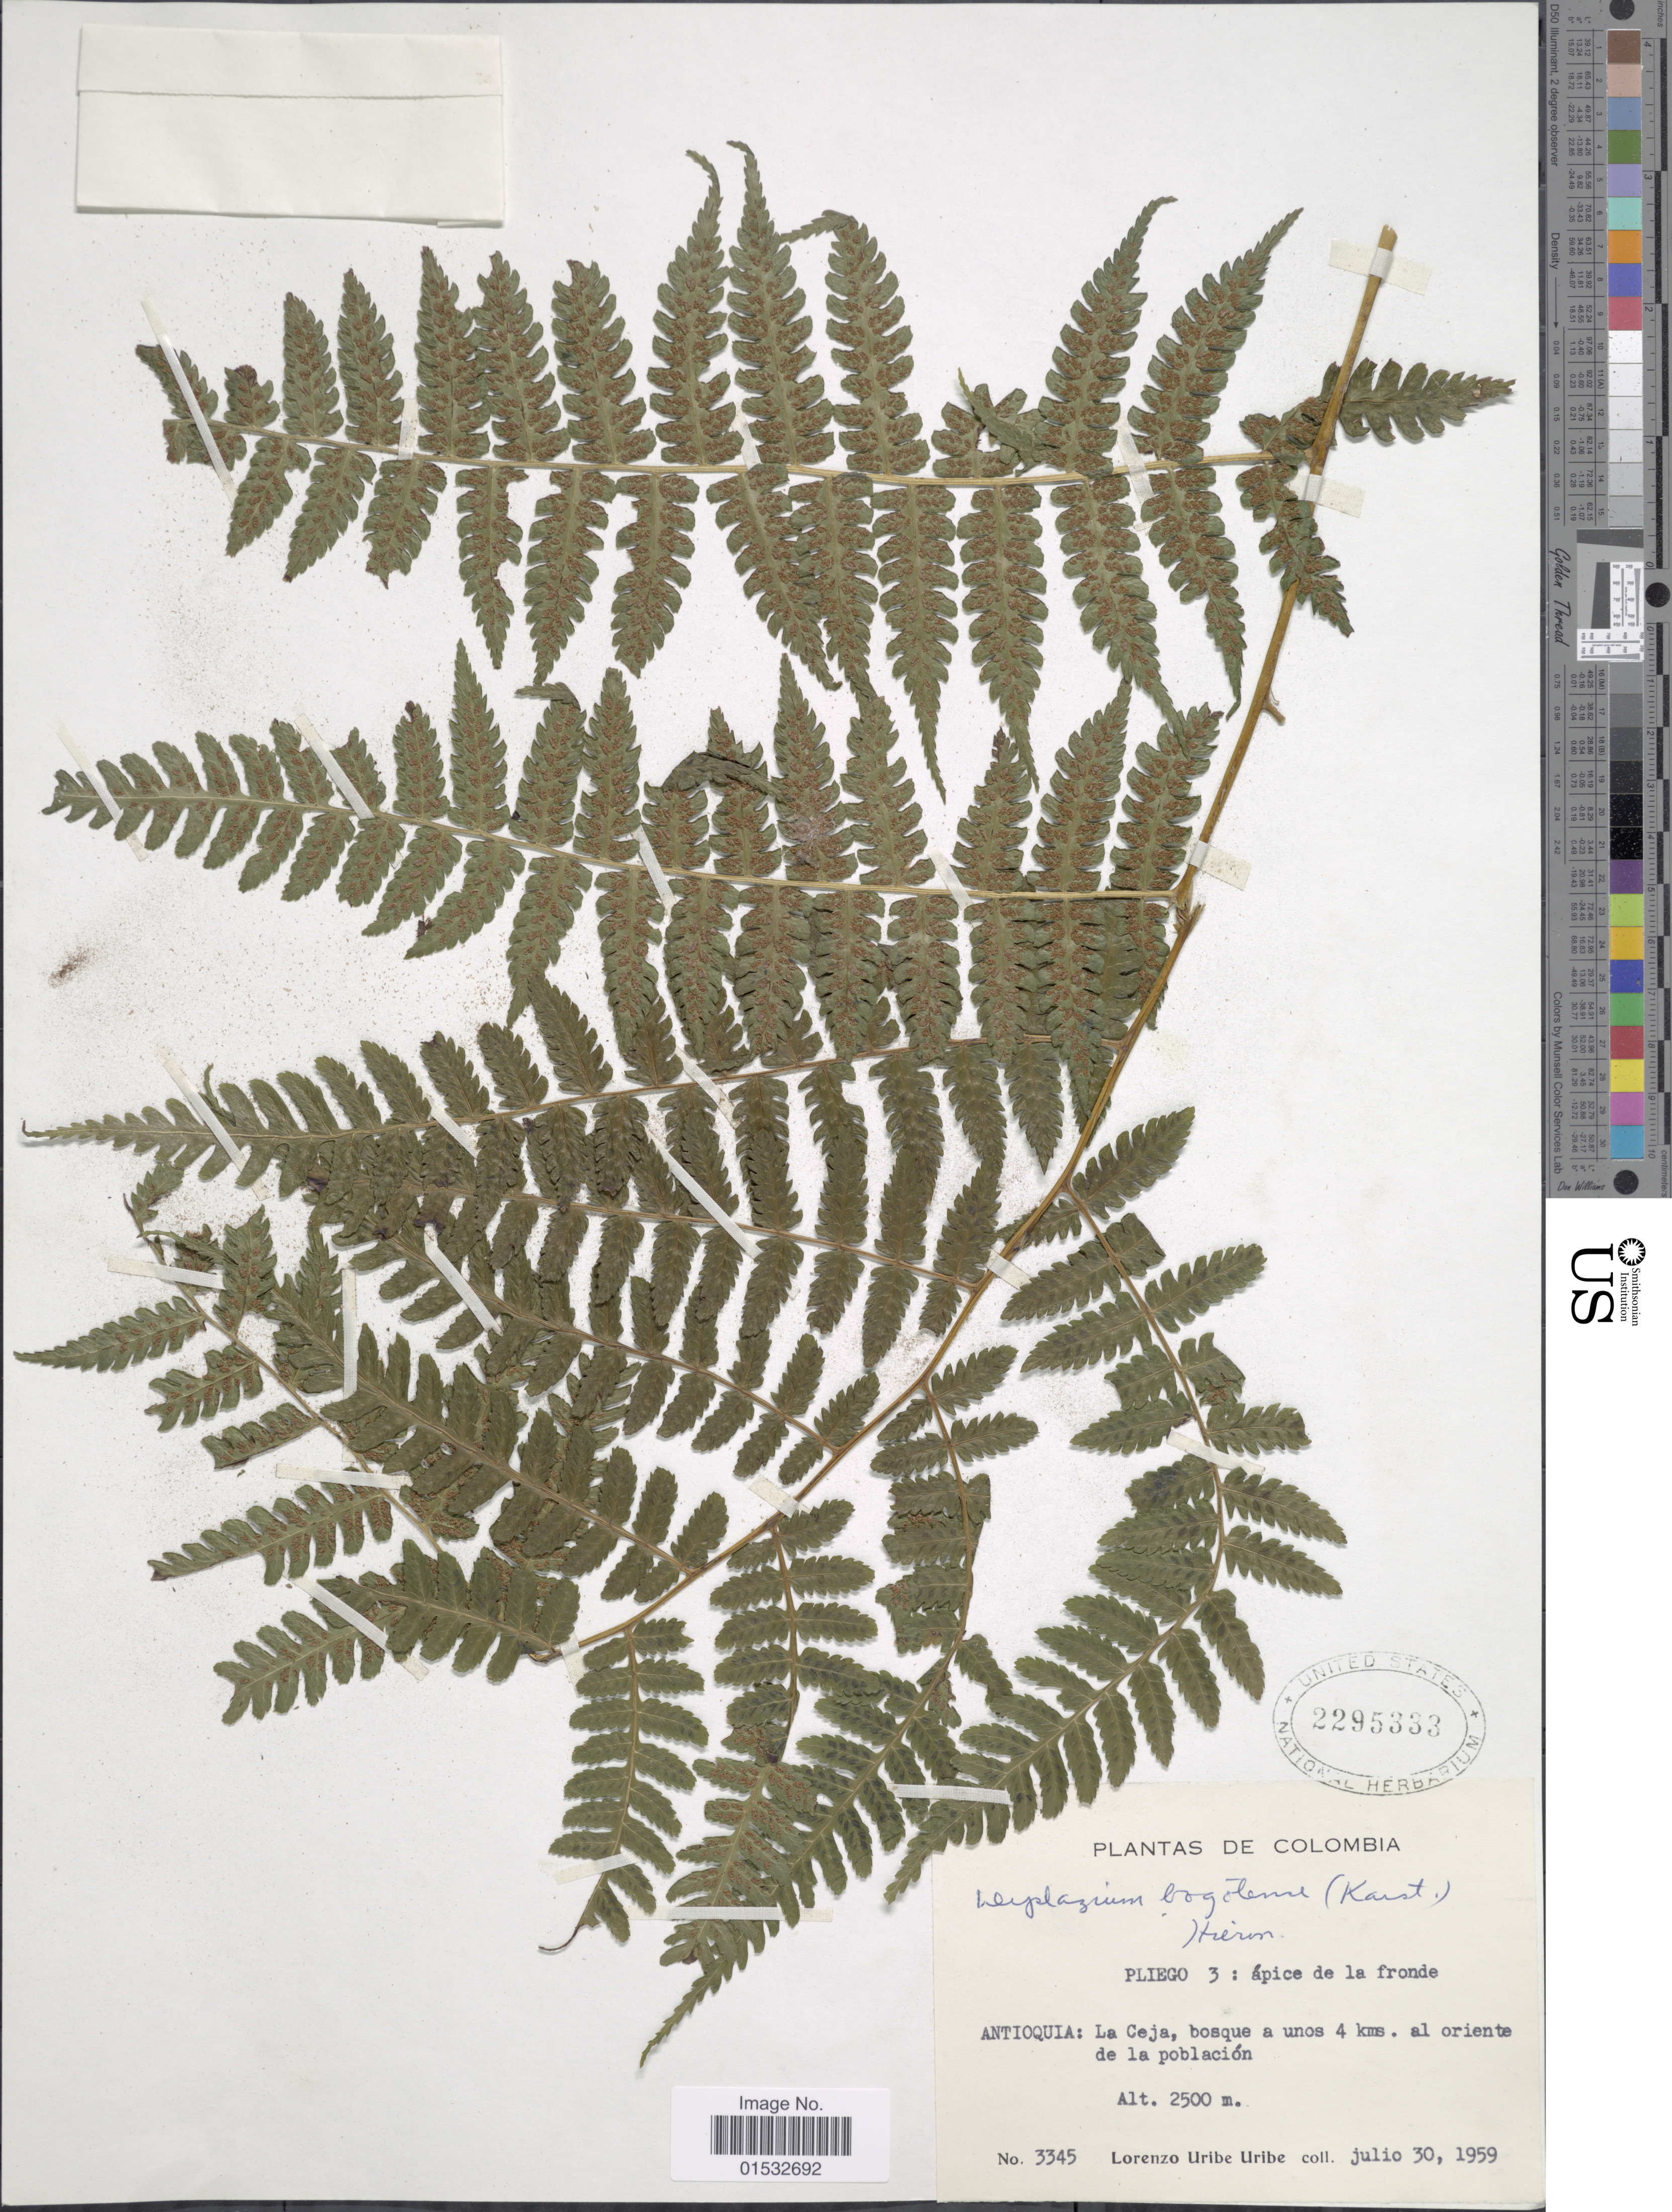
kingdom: Plantae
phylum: Tracheophyta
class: Polypodiopsida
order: Polypodiales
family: Athyriaceae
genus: Diplazium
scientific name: Diplazium bogotense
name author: (H. Karst.) Hieron.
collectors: L. Uribe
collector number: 3345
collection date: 1959-07-30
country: Colombia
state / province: Antioquia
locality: La Ceja, bosque a unos 4 kms. al oriente de la población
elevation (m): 2500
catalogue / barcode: US 2295333